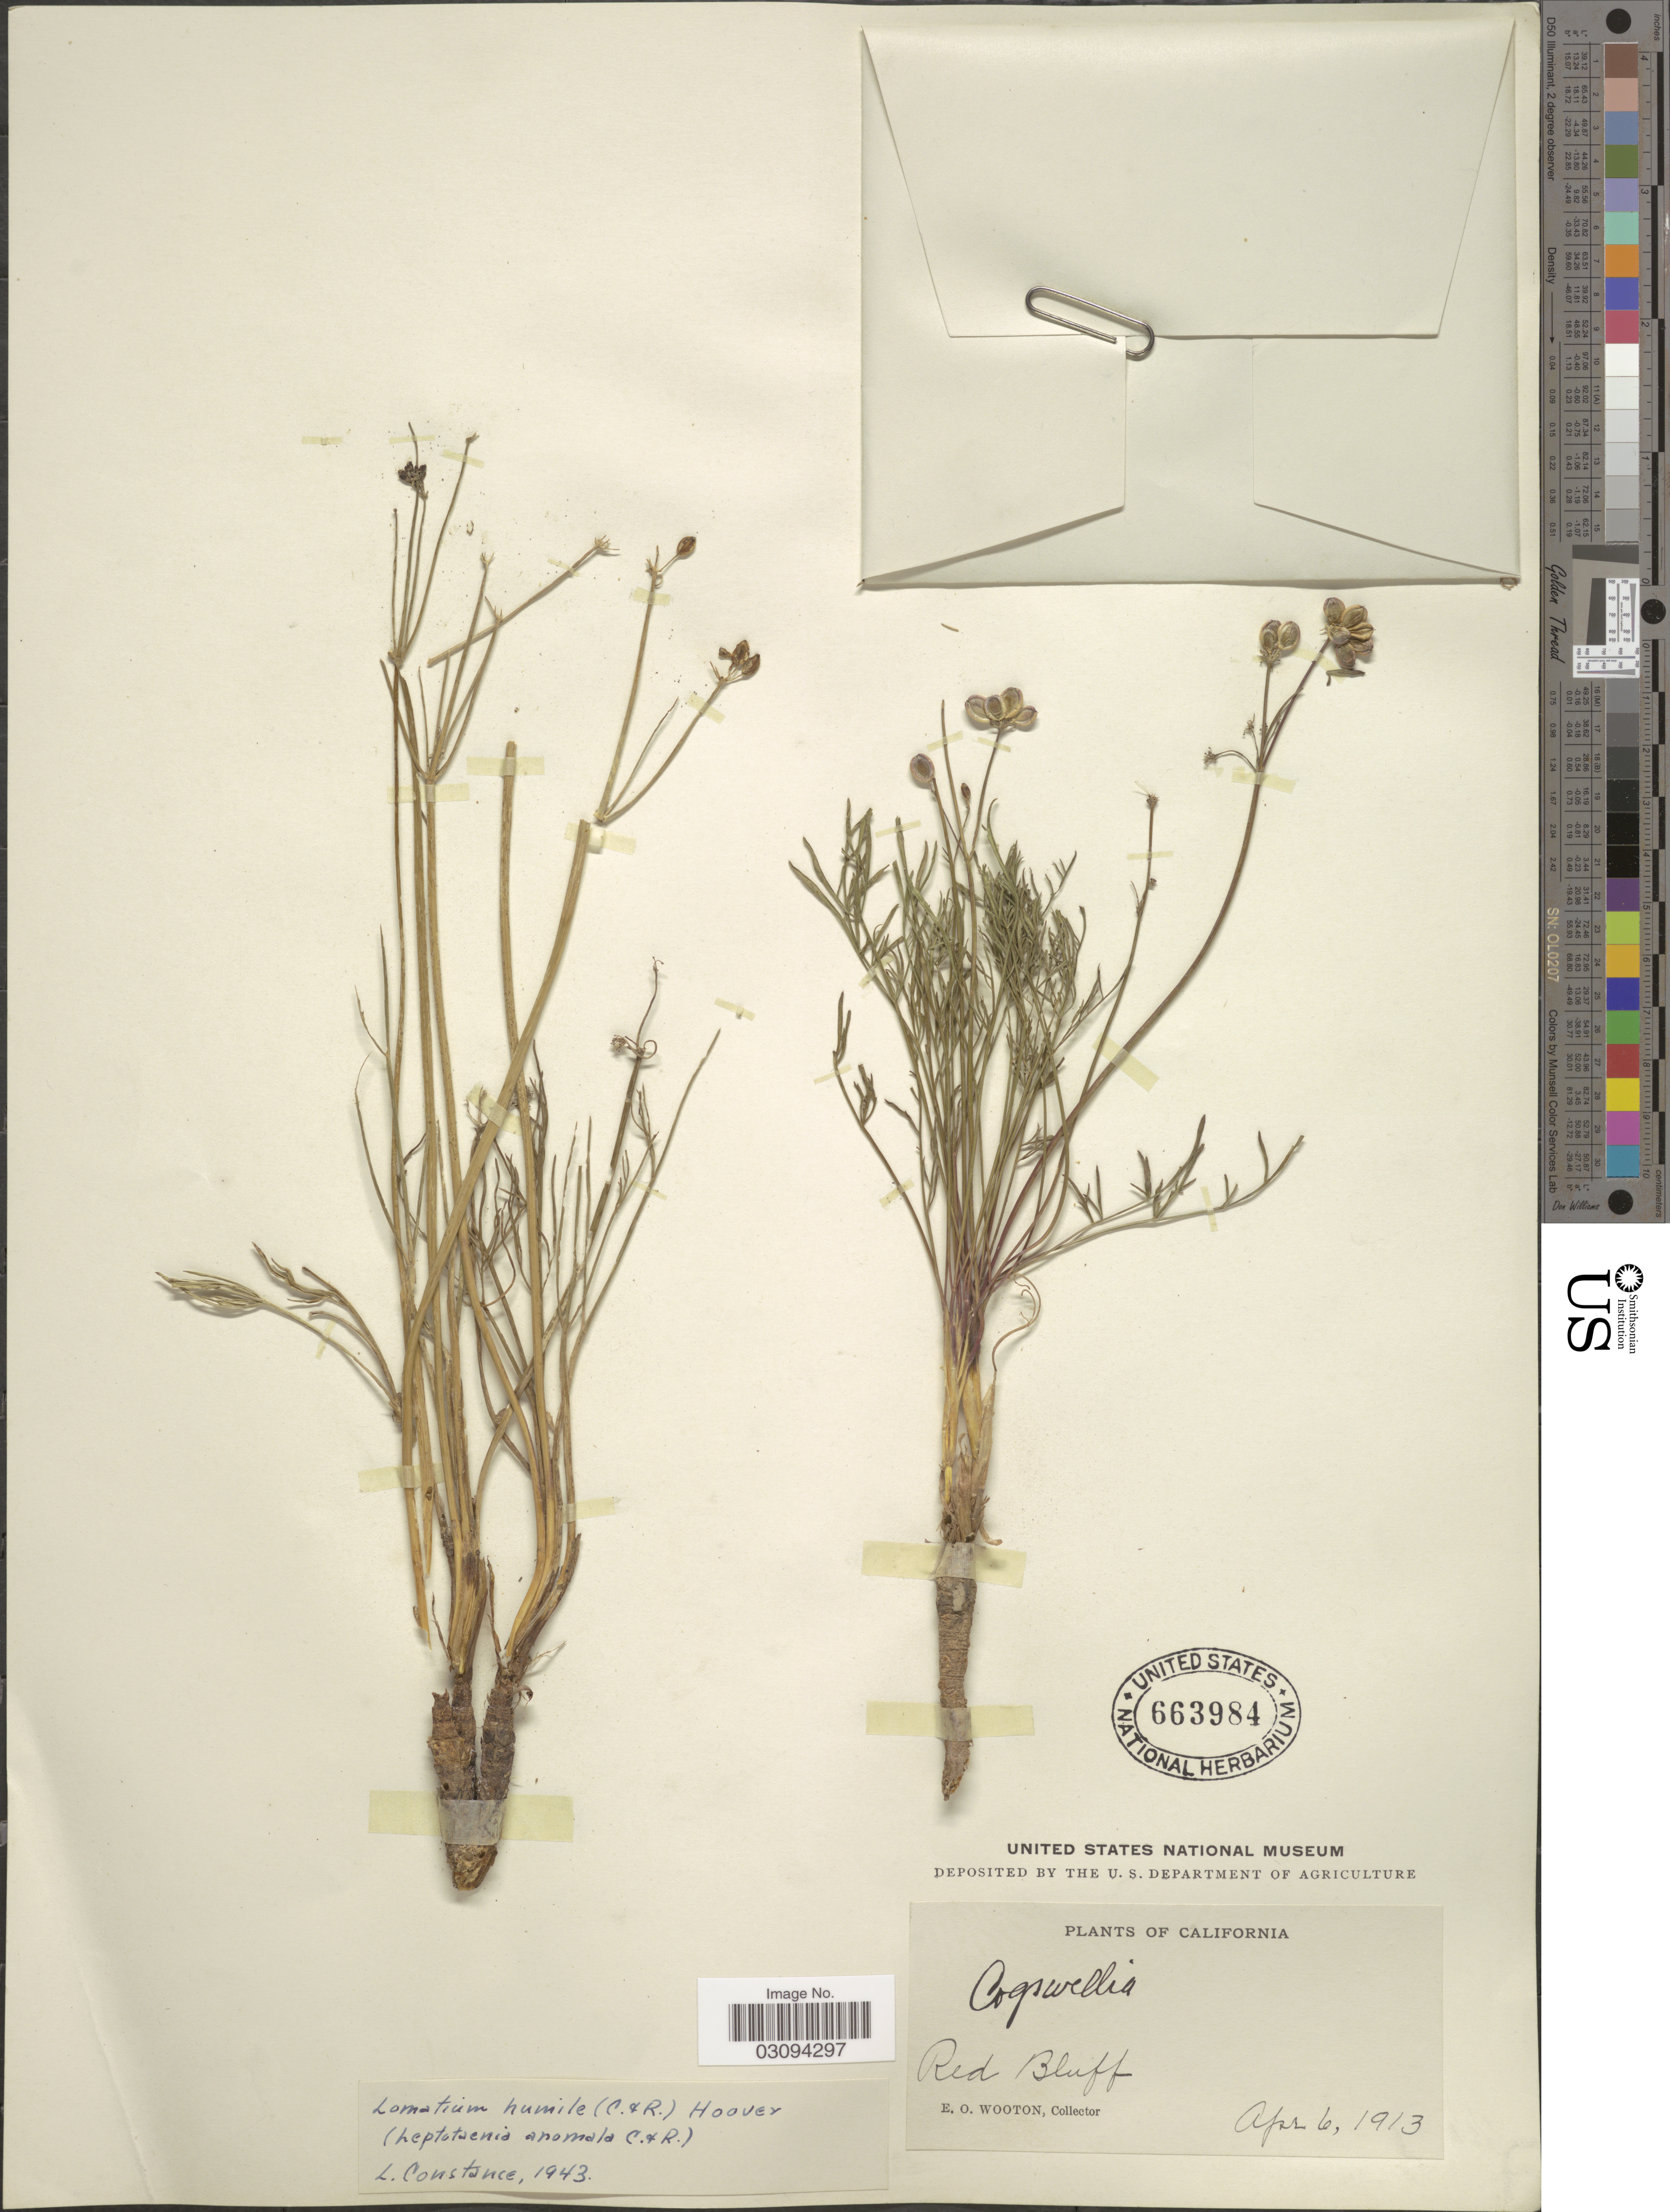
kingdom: Plantae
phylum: Tracheophyta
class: Magnoliopsida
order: Apiales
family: Apiaceae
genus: Lomatium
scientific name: Lomatium humile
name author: (J.M. Coult. & Rose) Hoover ex Mathias & Constance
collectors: E. O. Wooton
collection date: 1913-04-06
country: United States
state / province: California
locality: Red Bluff.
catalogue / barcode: US 663984